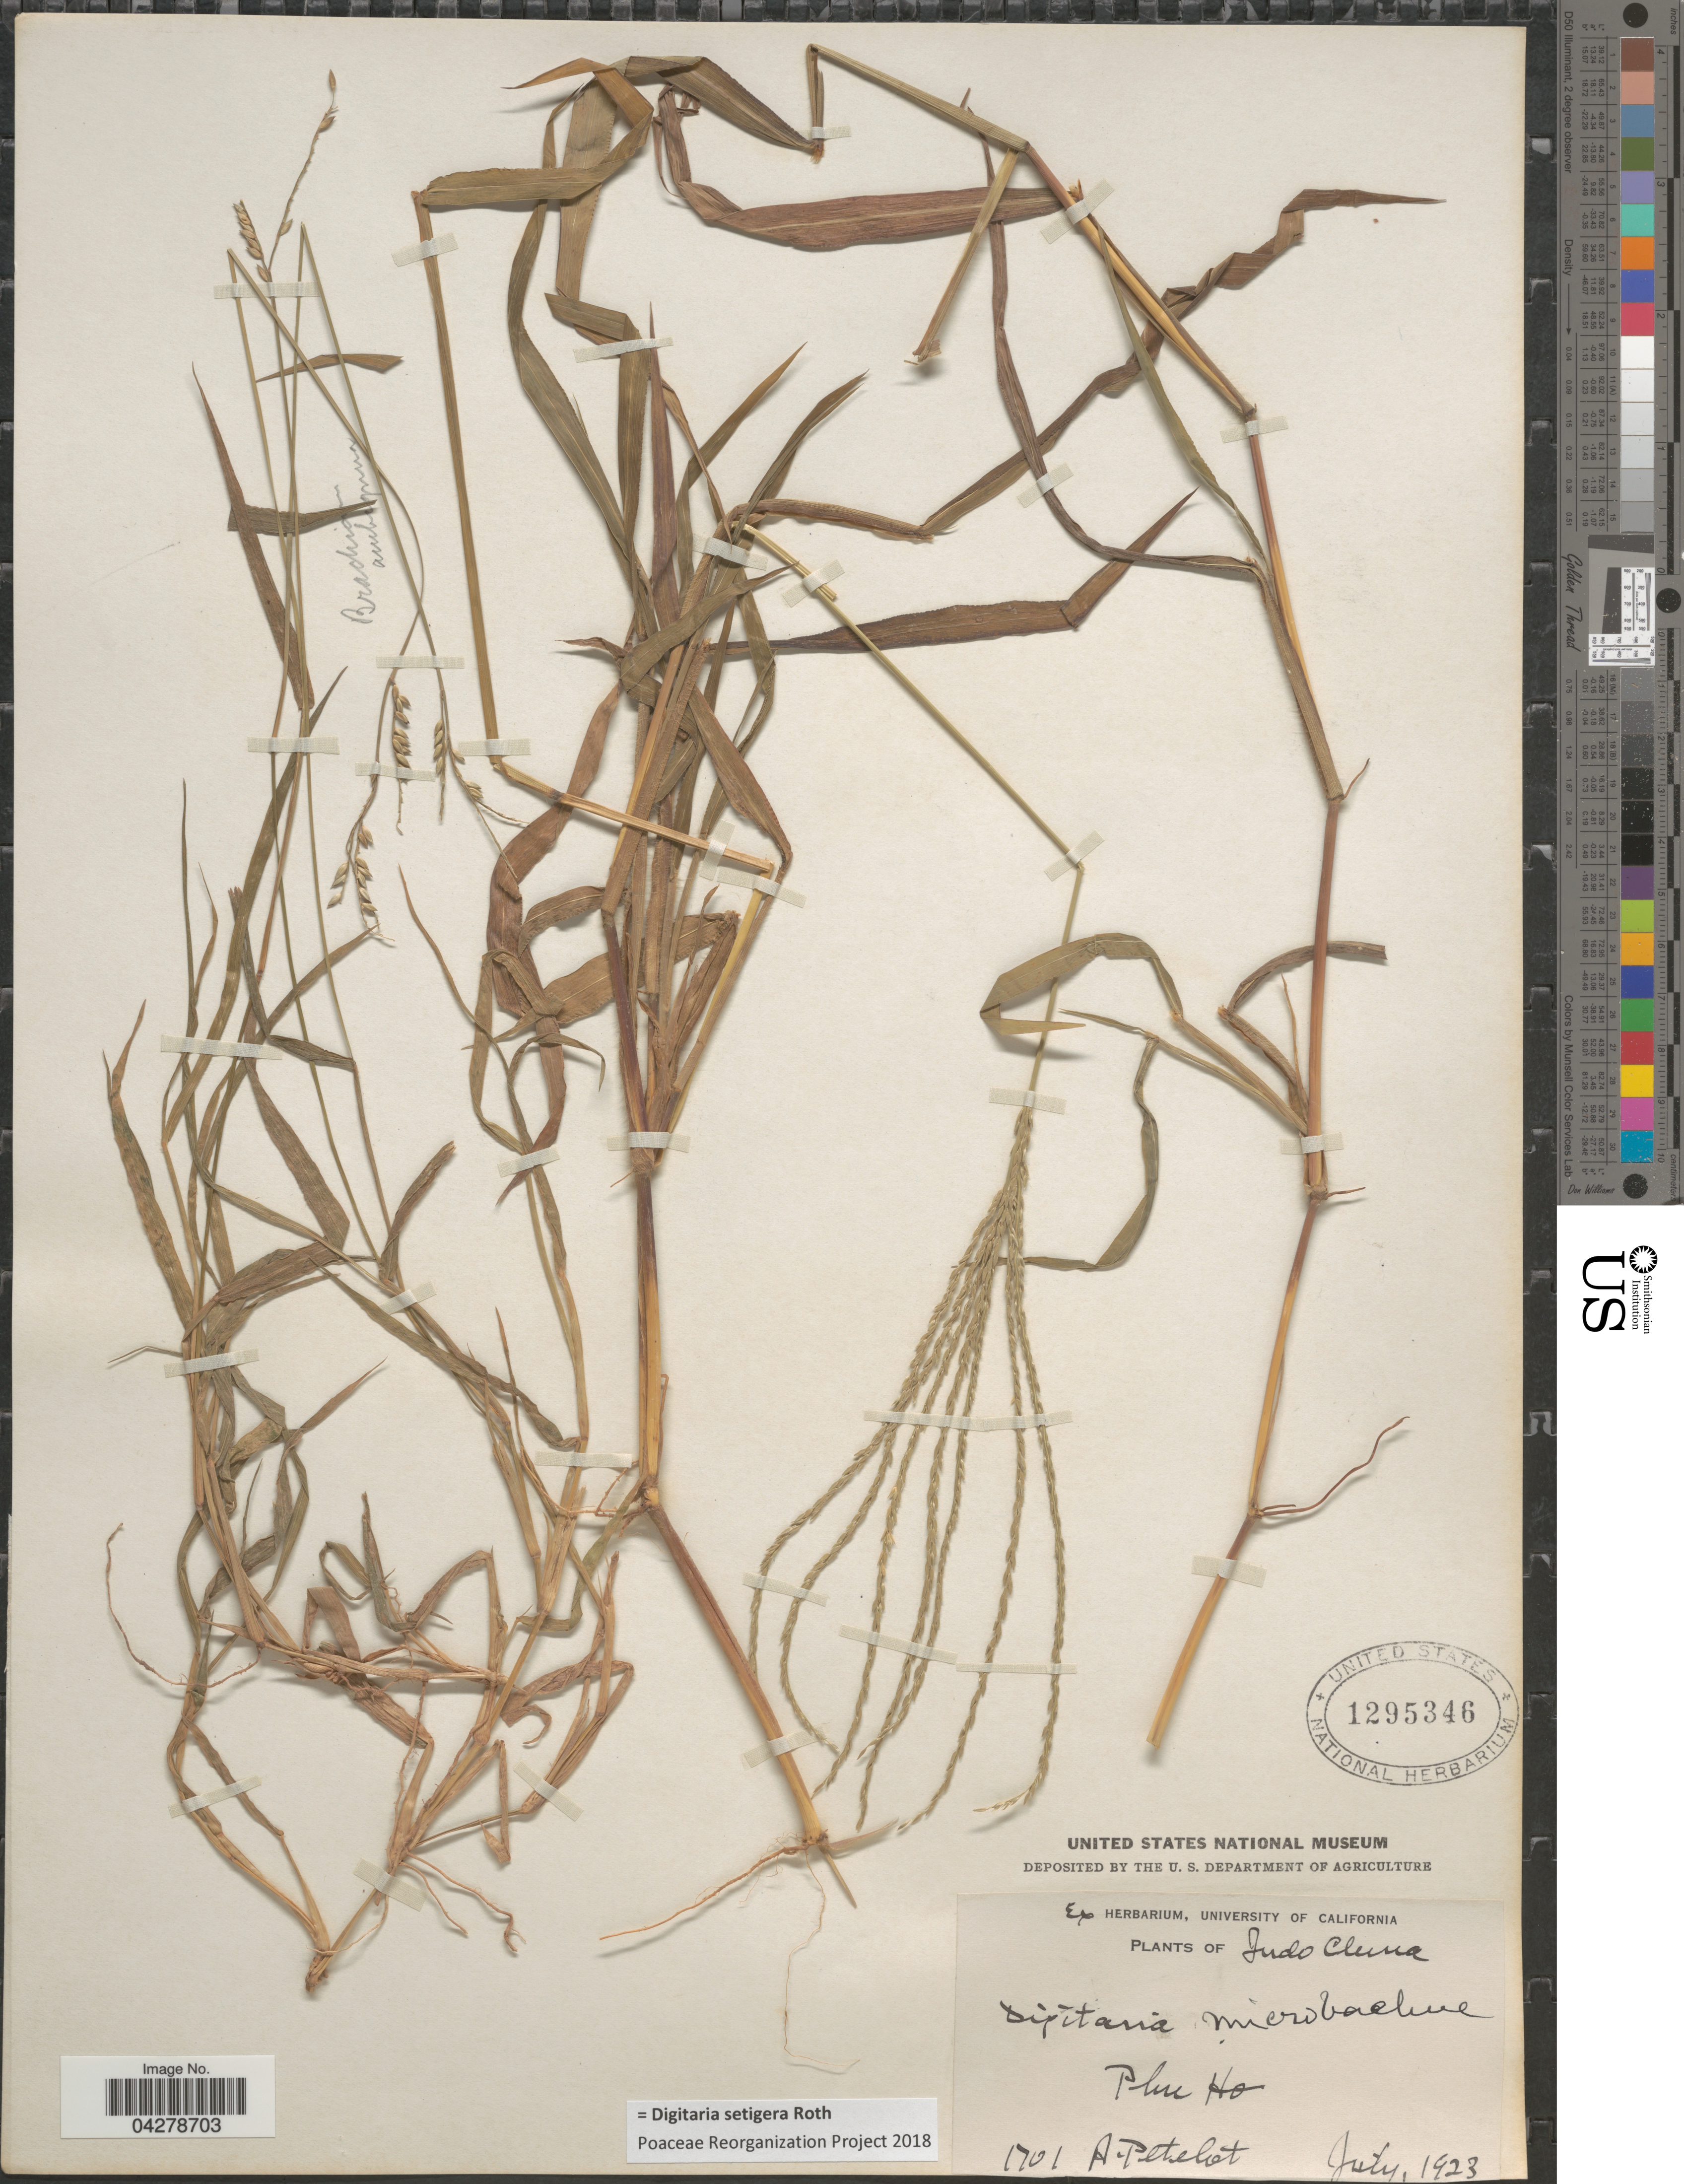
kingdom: Plantae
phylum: Tracheophyta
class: Liliopsida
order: Poales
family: Poaceae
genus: Digitaria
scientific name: Digitaria setigera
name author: Roth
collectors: A. Petelot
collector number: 1701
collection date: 1923-07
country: Vietnam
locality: Indo China. Phu Ho.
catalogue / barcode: US 1295346